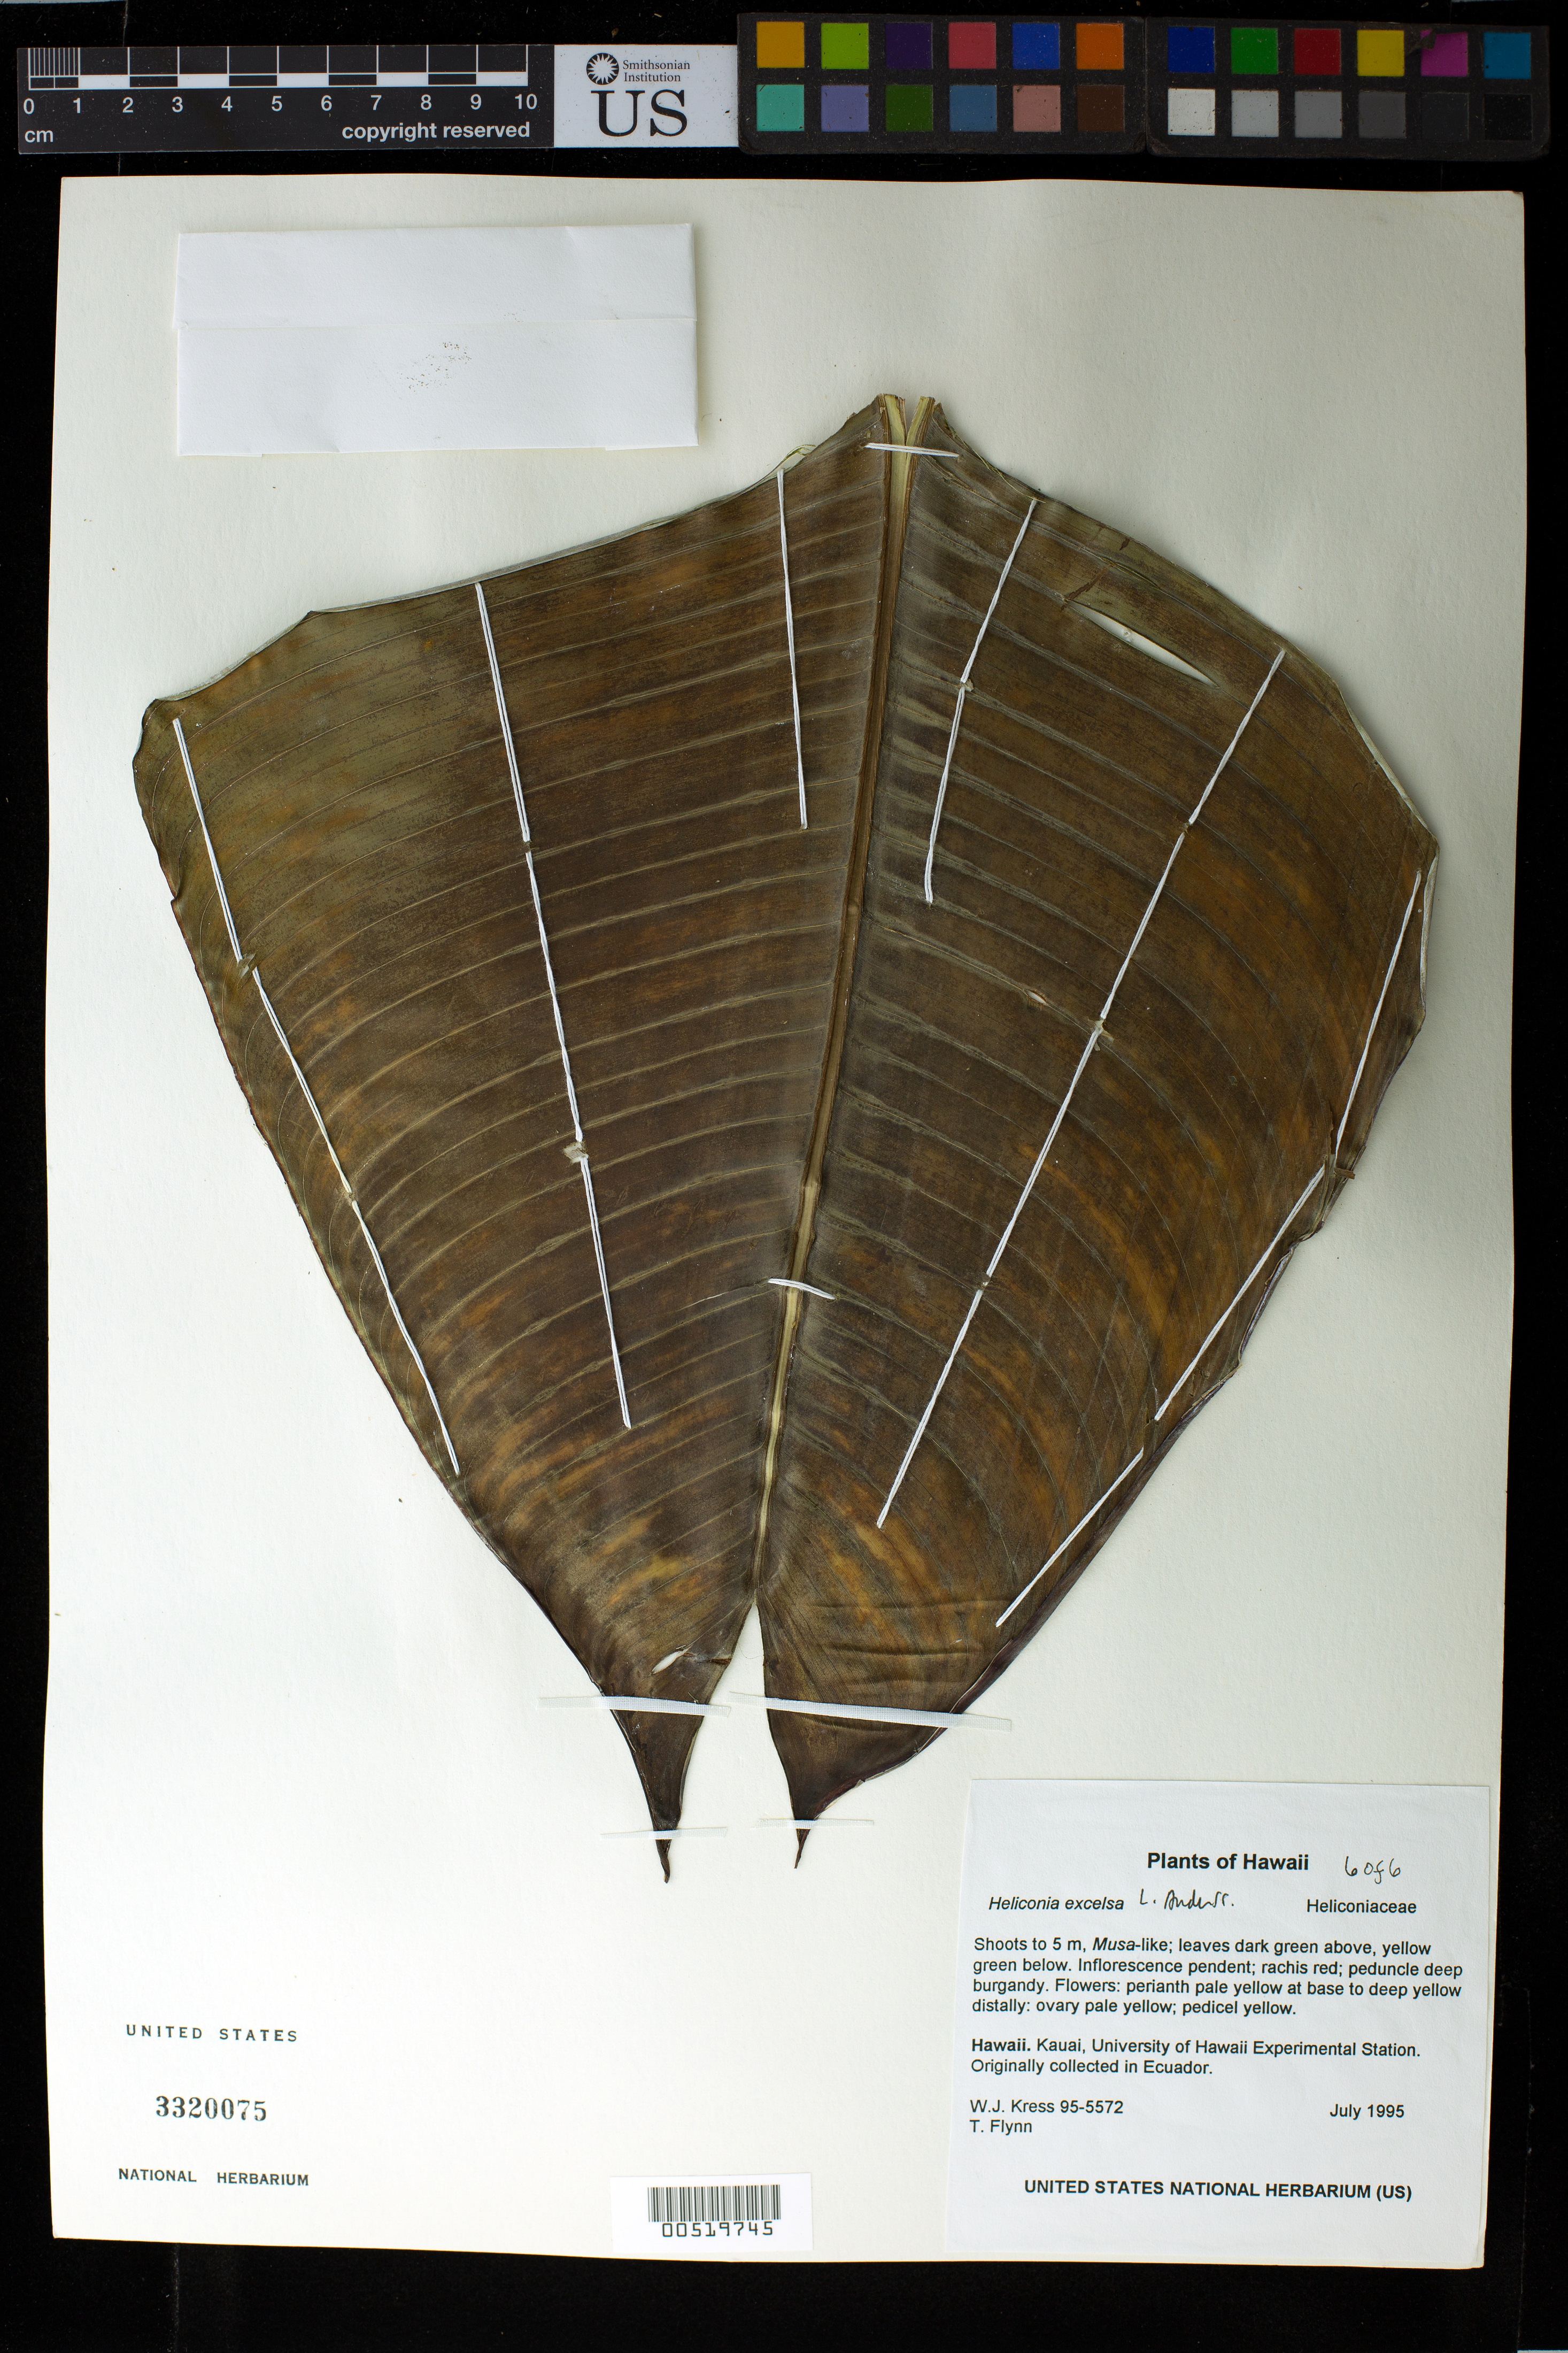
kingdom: Plantae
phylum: Tracheophyta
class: Liliopsida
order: Zingiberales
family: Heliconiaceae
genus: Heliconia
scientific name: Heliconia excelsa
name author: L. Andersson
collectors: W. J. Kress & T. W. Flynn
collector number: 95-5572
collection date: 1995-07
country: United States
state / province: Hawaii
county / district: Kaui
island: Kaua'i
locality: University of Hawaii Experimental Station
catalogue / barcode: US 3320075